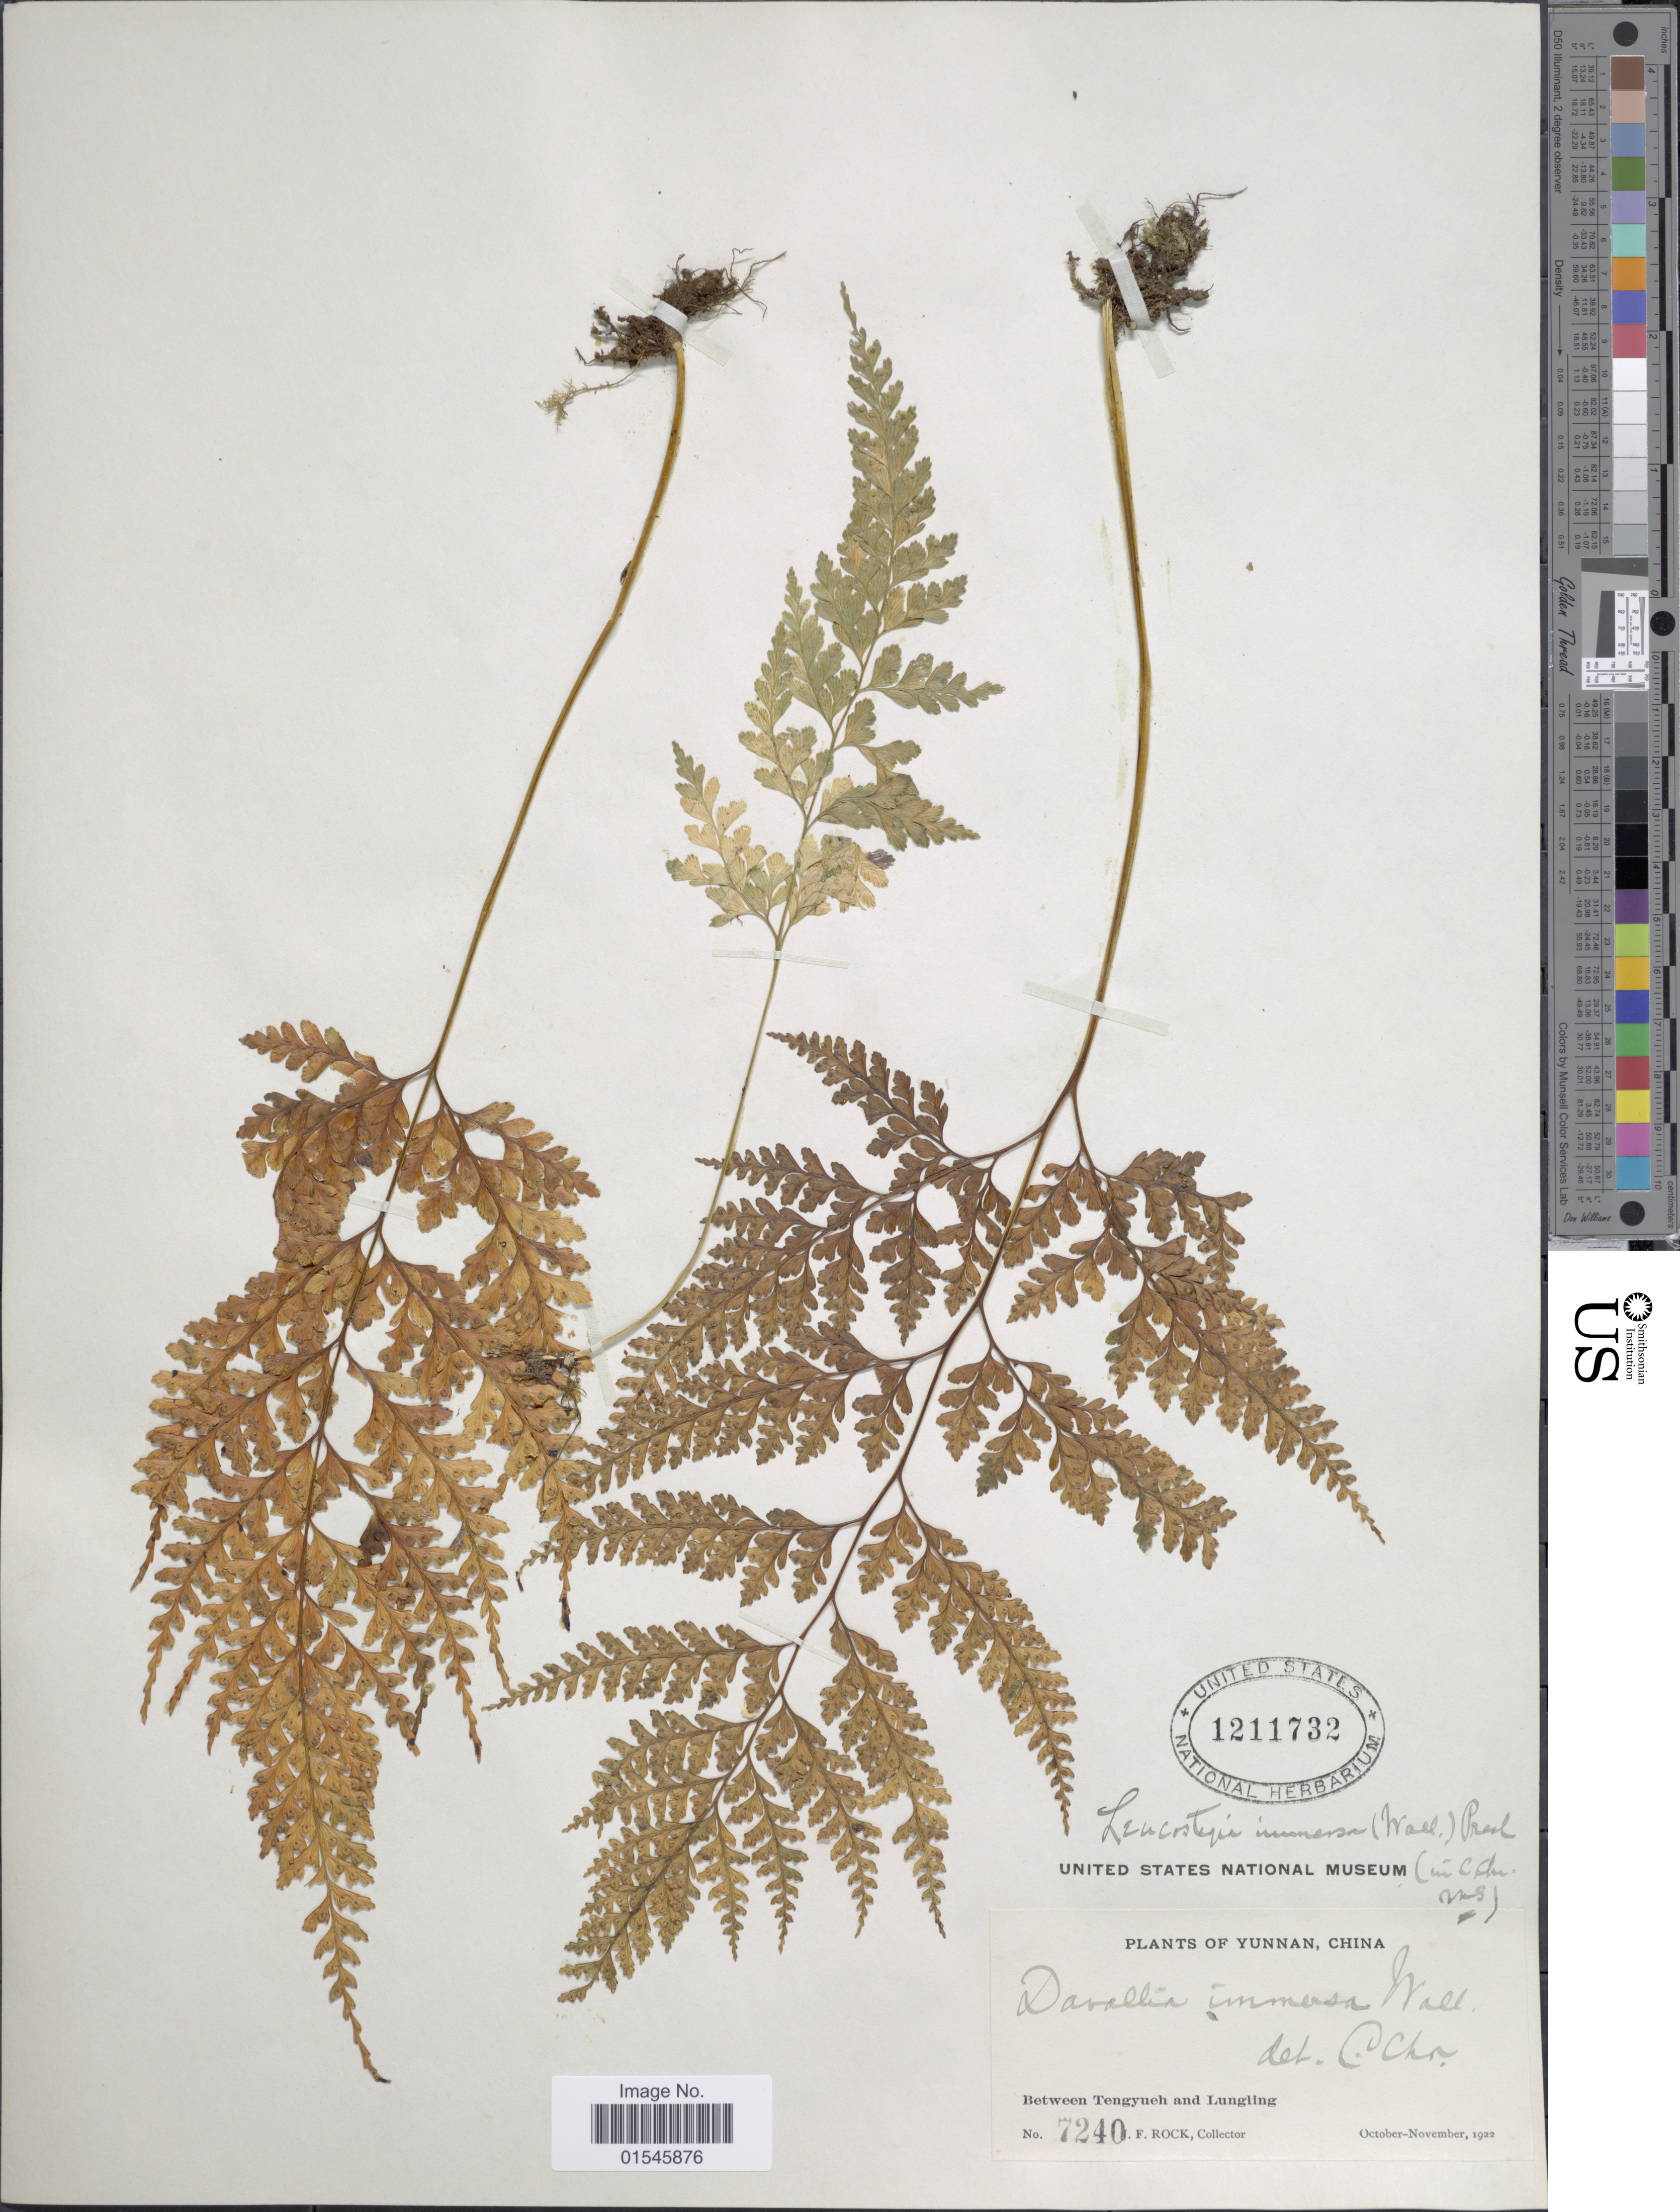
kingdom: Plantae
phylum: Tracheophyta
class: Polypodiopsida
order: Polypodiales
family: Hypodematiaceae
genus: Leucostegia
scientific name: Leucostegia truncata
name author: (D. Don) Fraser-Jenk.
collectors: J. Rock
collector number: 7240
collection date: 1922-10/1922-11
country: China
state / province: Yunnan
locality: Between Tengyueh and Lungling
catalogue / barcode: US 1211732